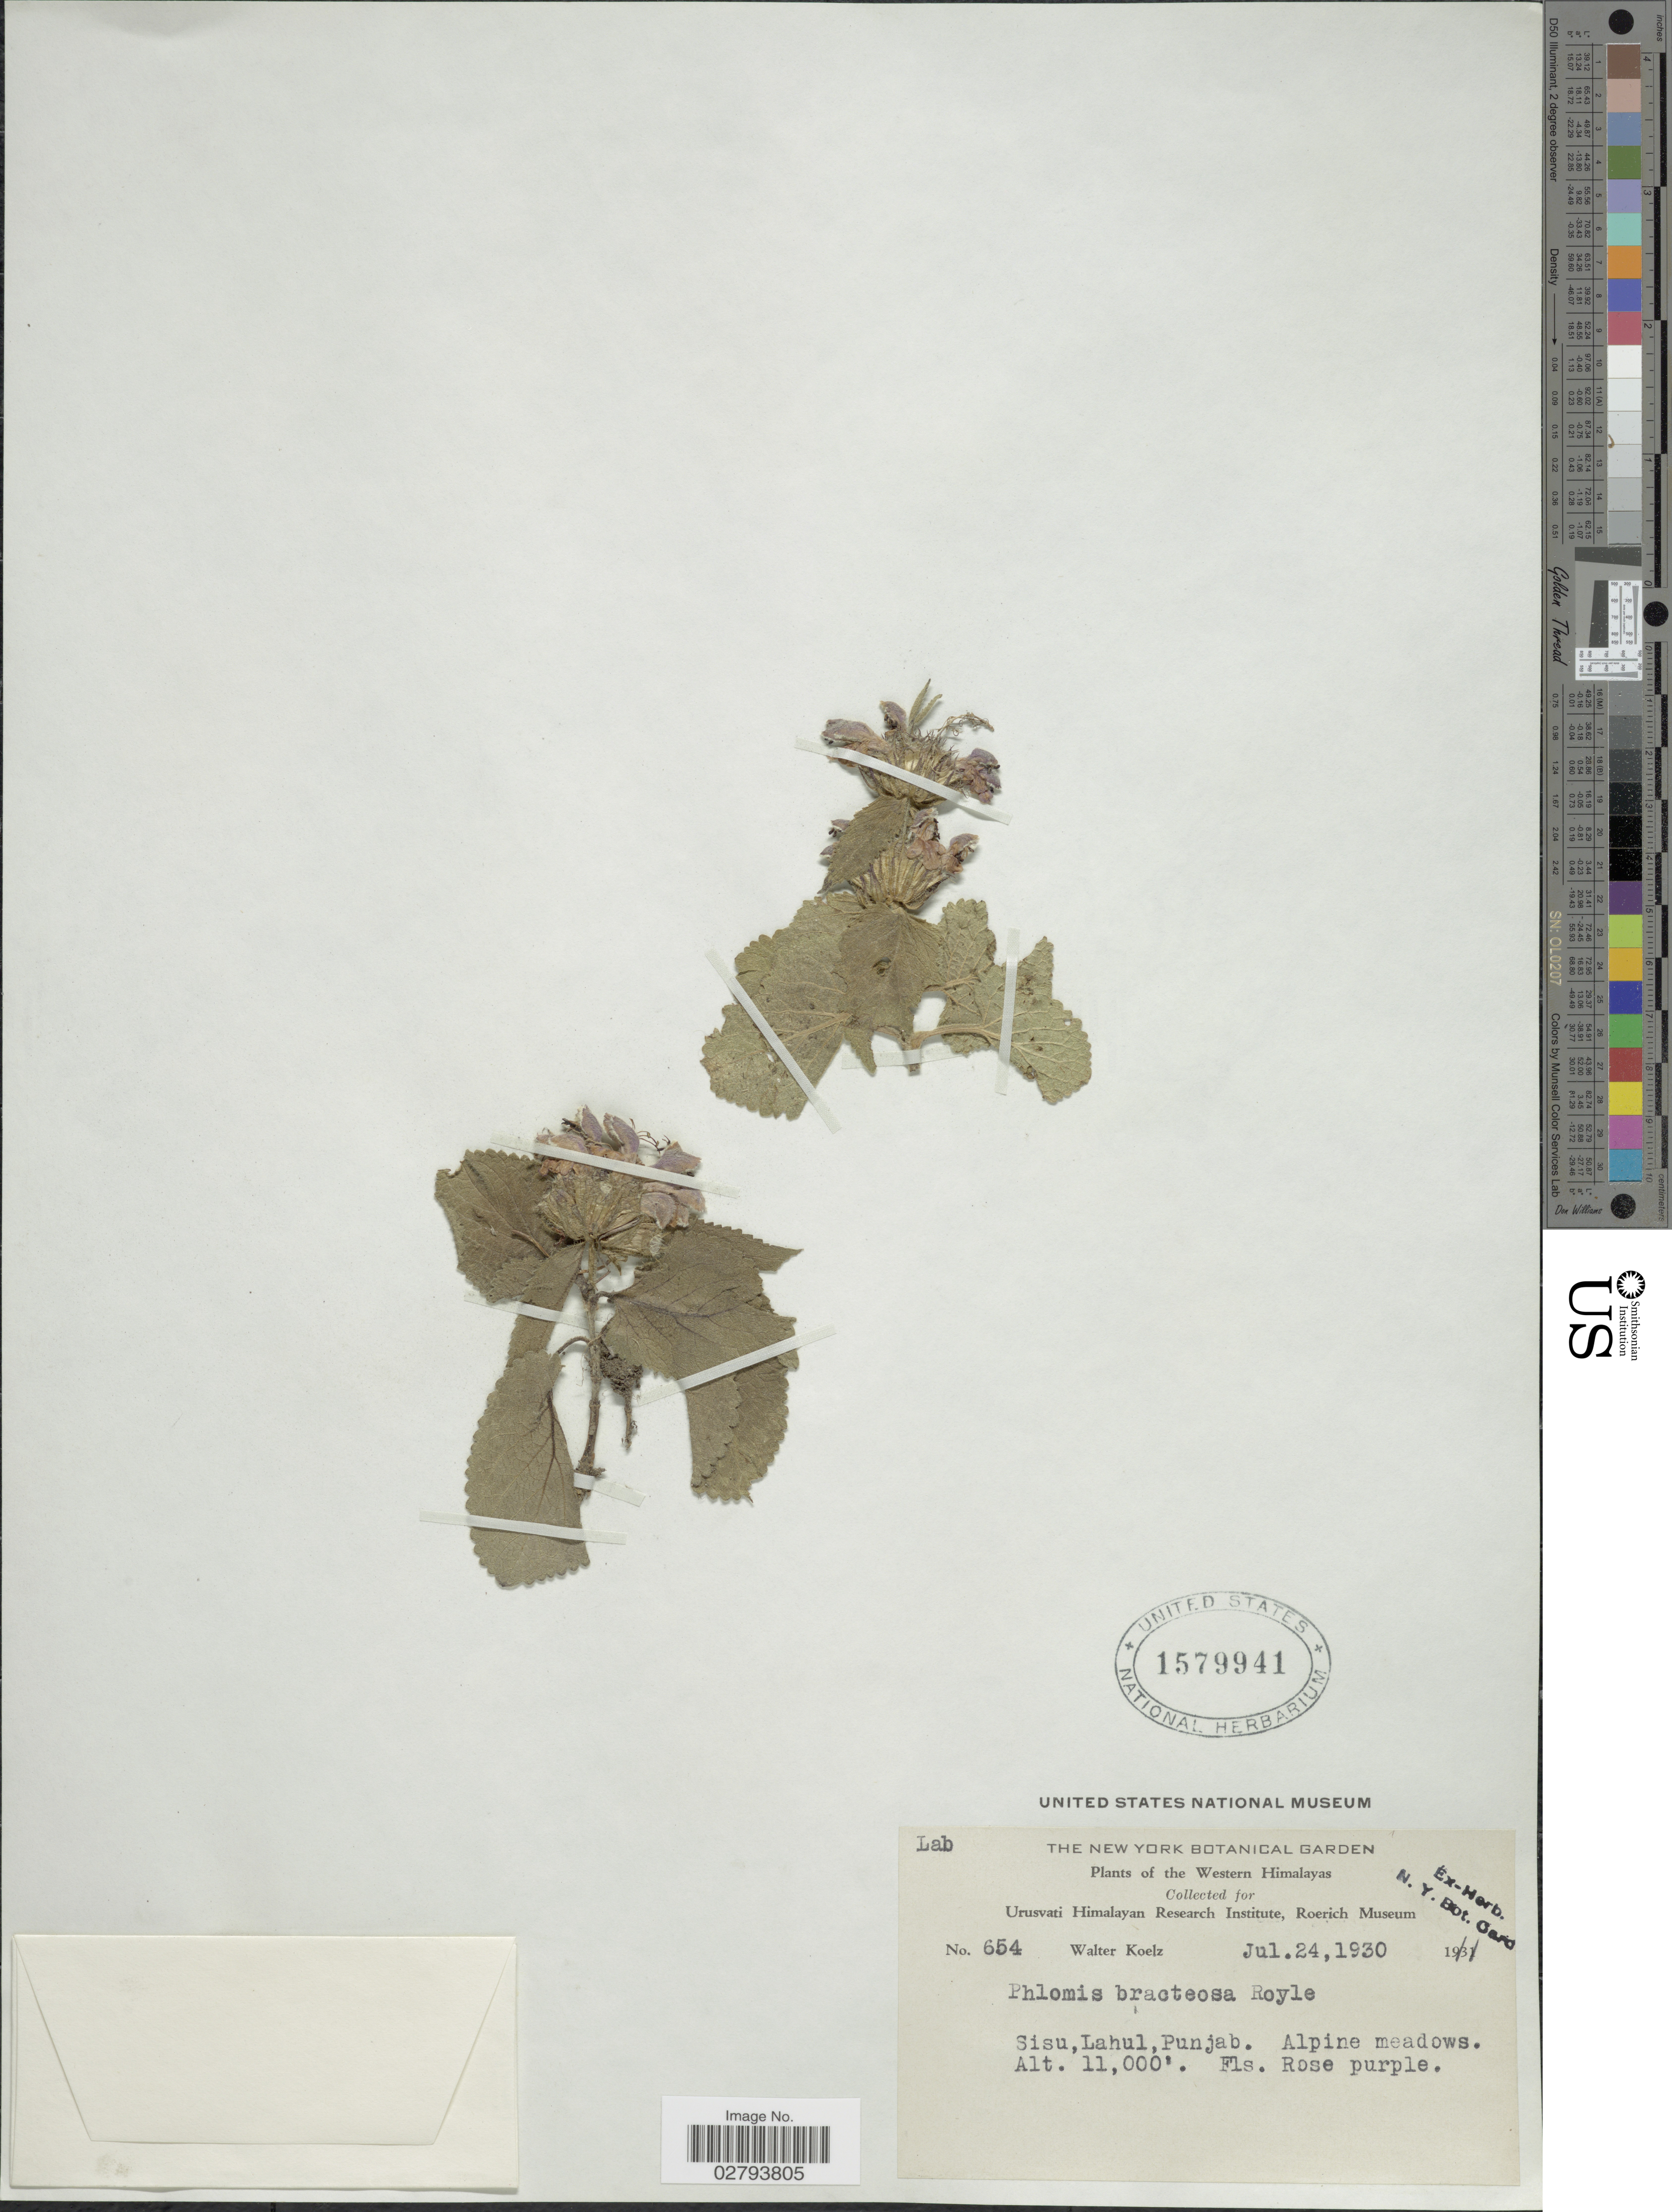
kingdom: Plantae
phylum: Tracheophyta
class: Magnoliopsida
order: Lamiales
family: Lamiaceae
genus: Phlomoides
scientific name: Phlomoides bracteosa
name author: (Royle ex Benth.) Kamelin & Makhm.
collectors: W. N. Koelz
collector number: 654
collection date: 1930-07-24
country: India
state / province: Punjab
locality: Western Himalayas, Sisu, Lahul.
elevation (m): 3353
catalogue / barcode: US 1579941